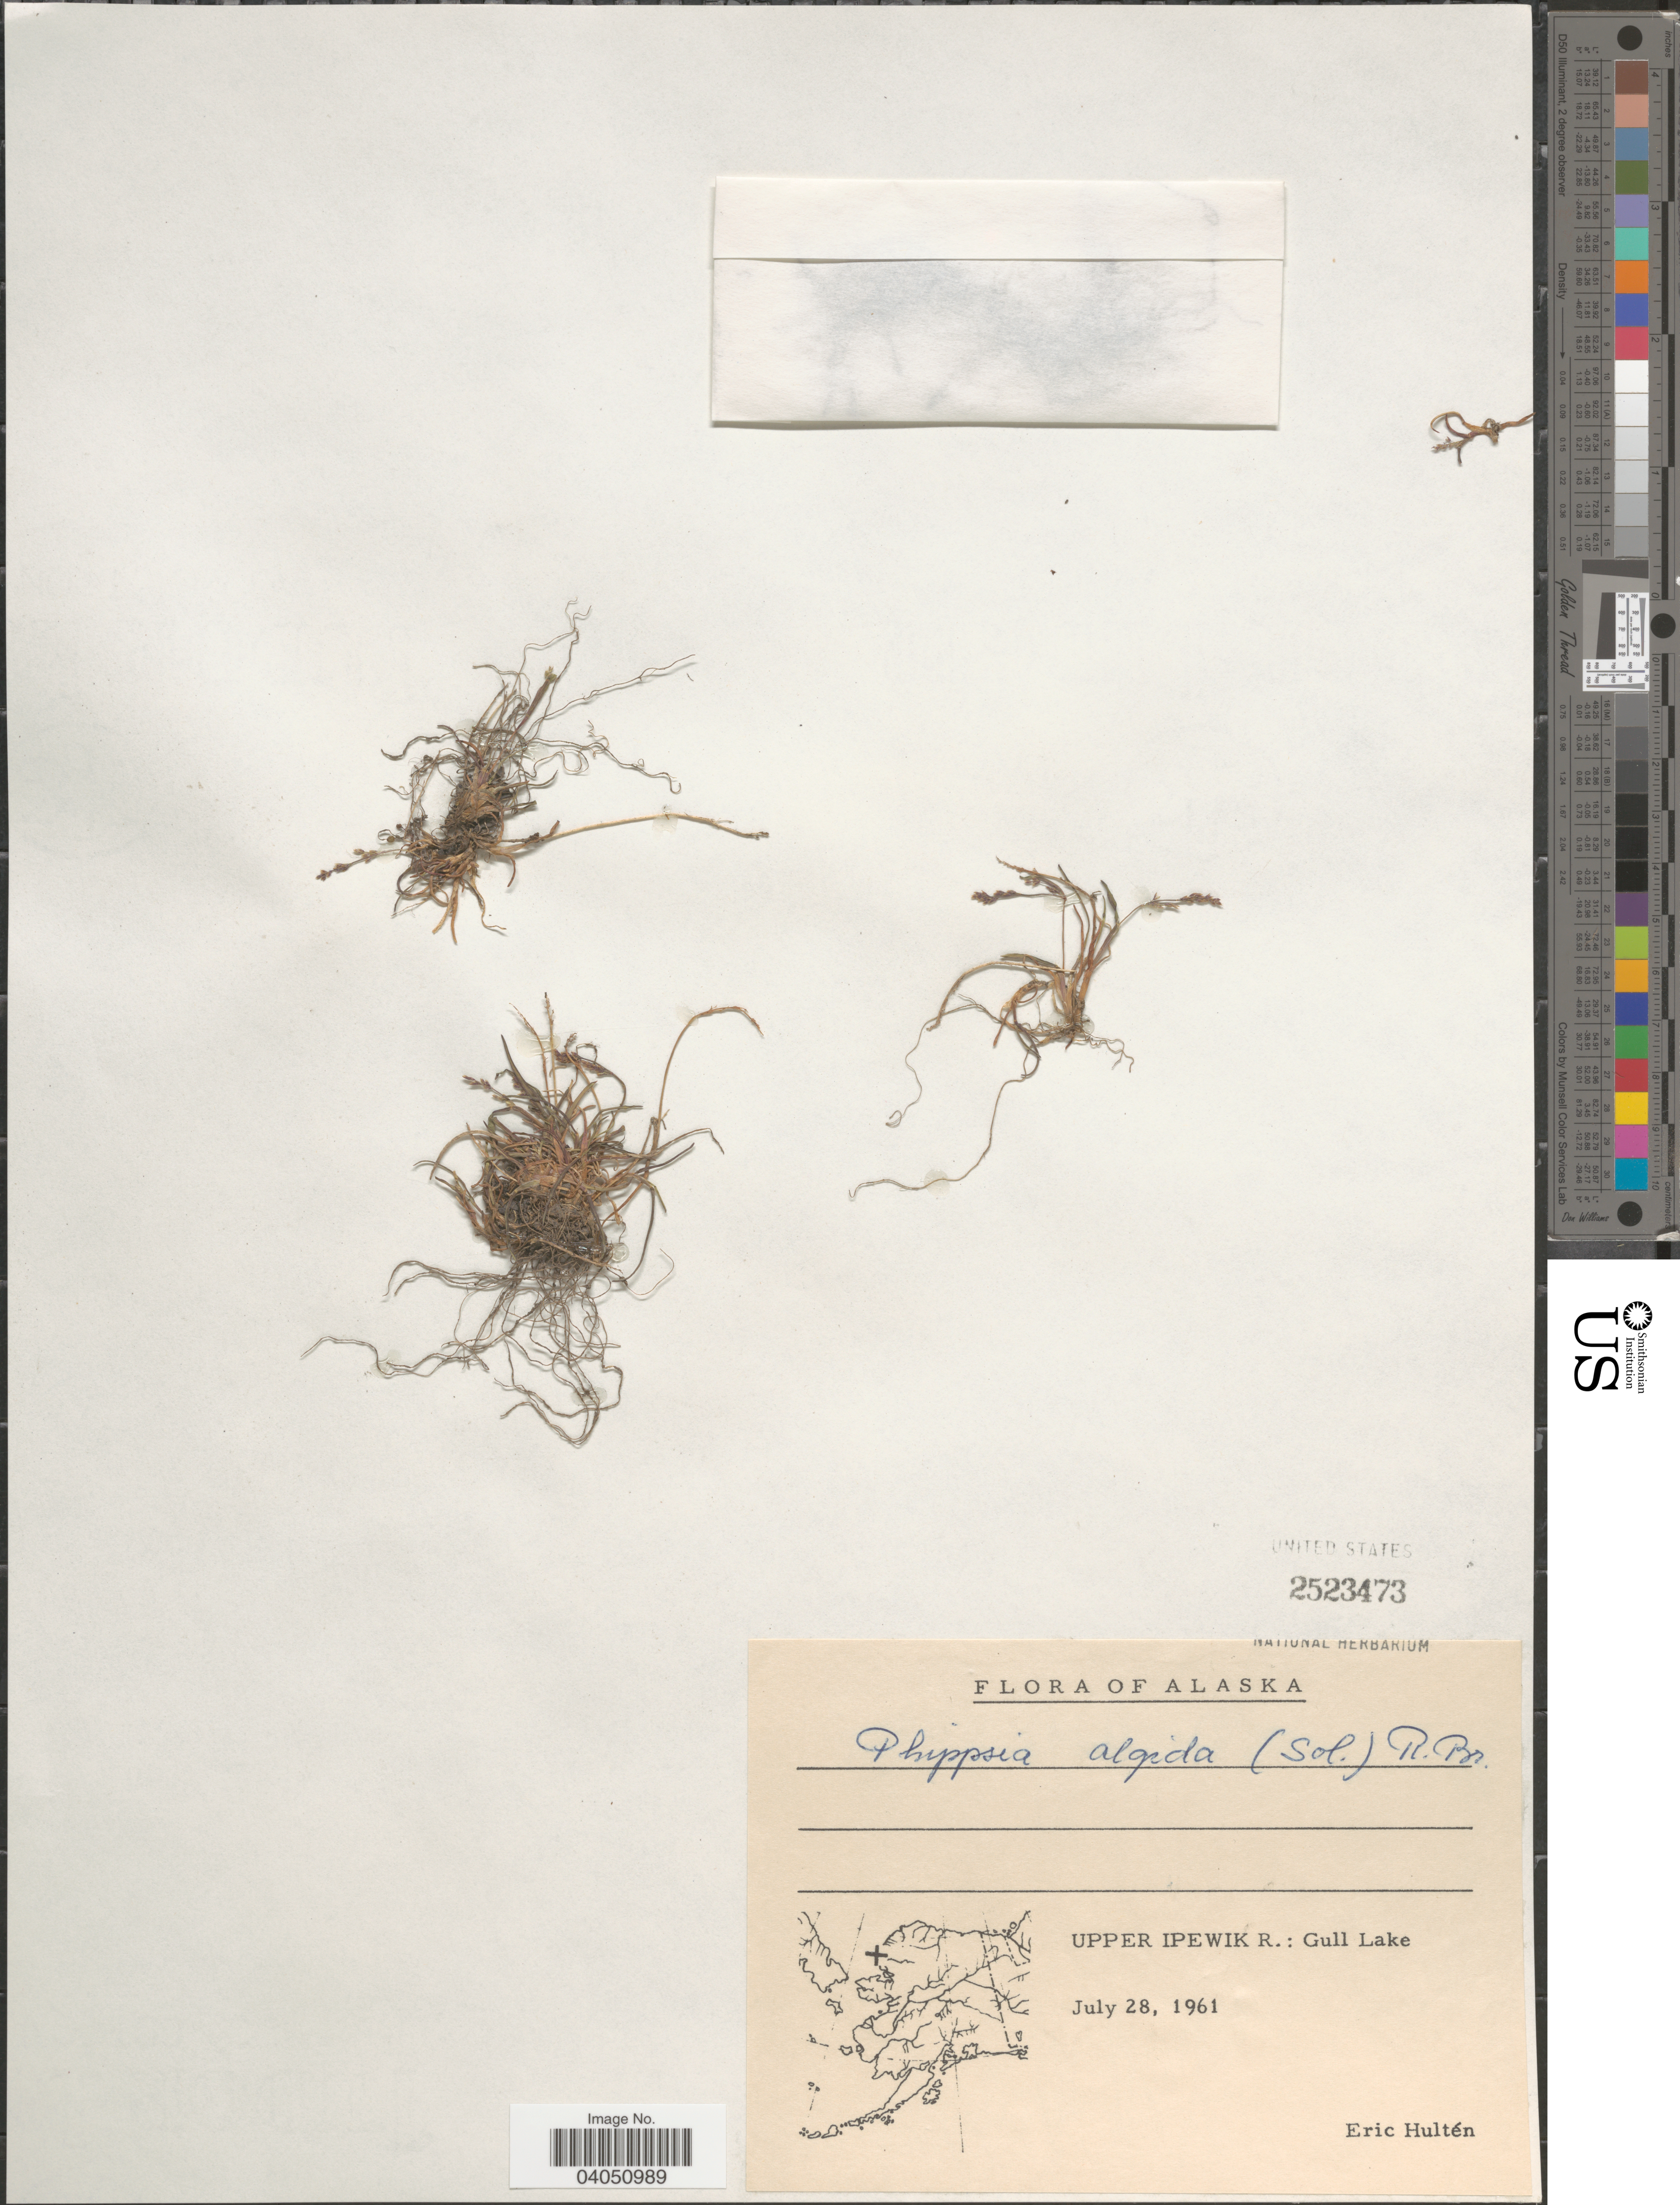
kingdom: Plantae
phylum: Tracheophyta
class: Liliopsida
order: Poales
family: Poaceae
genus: Phippsia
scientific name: Phippsia algida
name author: (Sol.) R. Br.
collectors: E. G. Hultén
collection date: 1961-07-28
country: United States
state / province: Alaska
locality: Upper Ipewik R.: Gull Lake.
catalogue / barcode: US 2523473